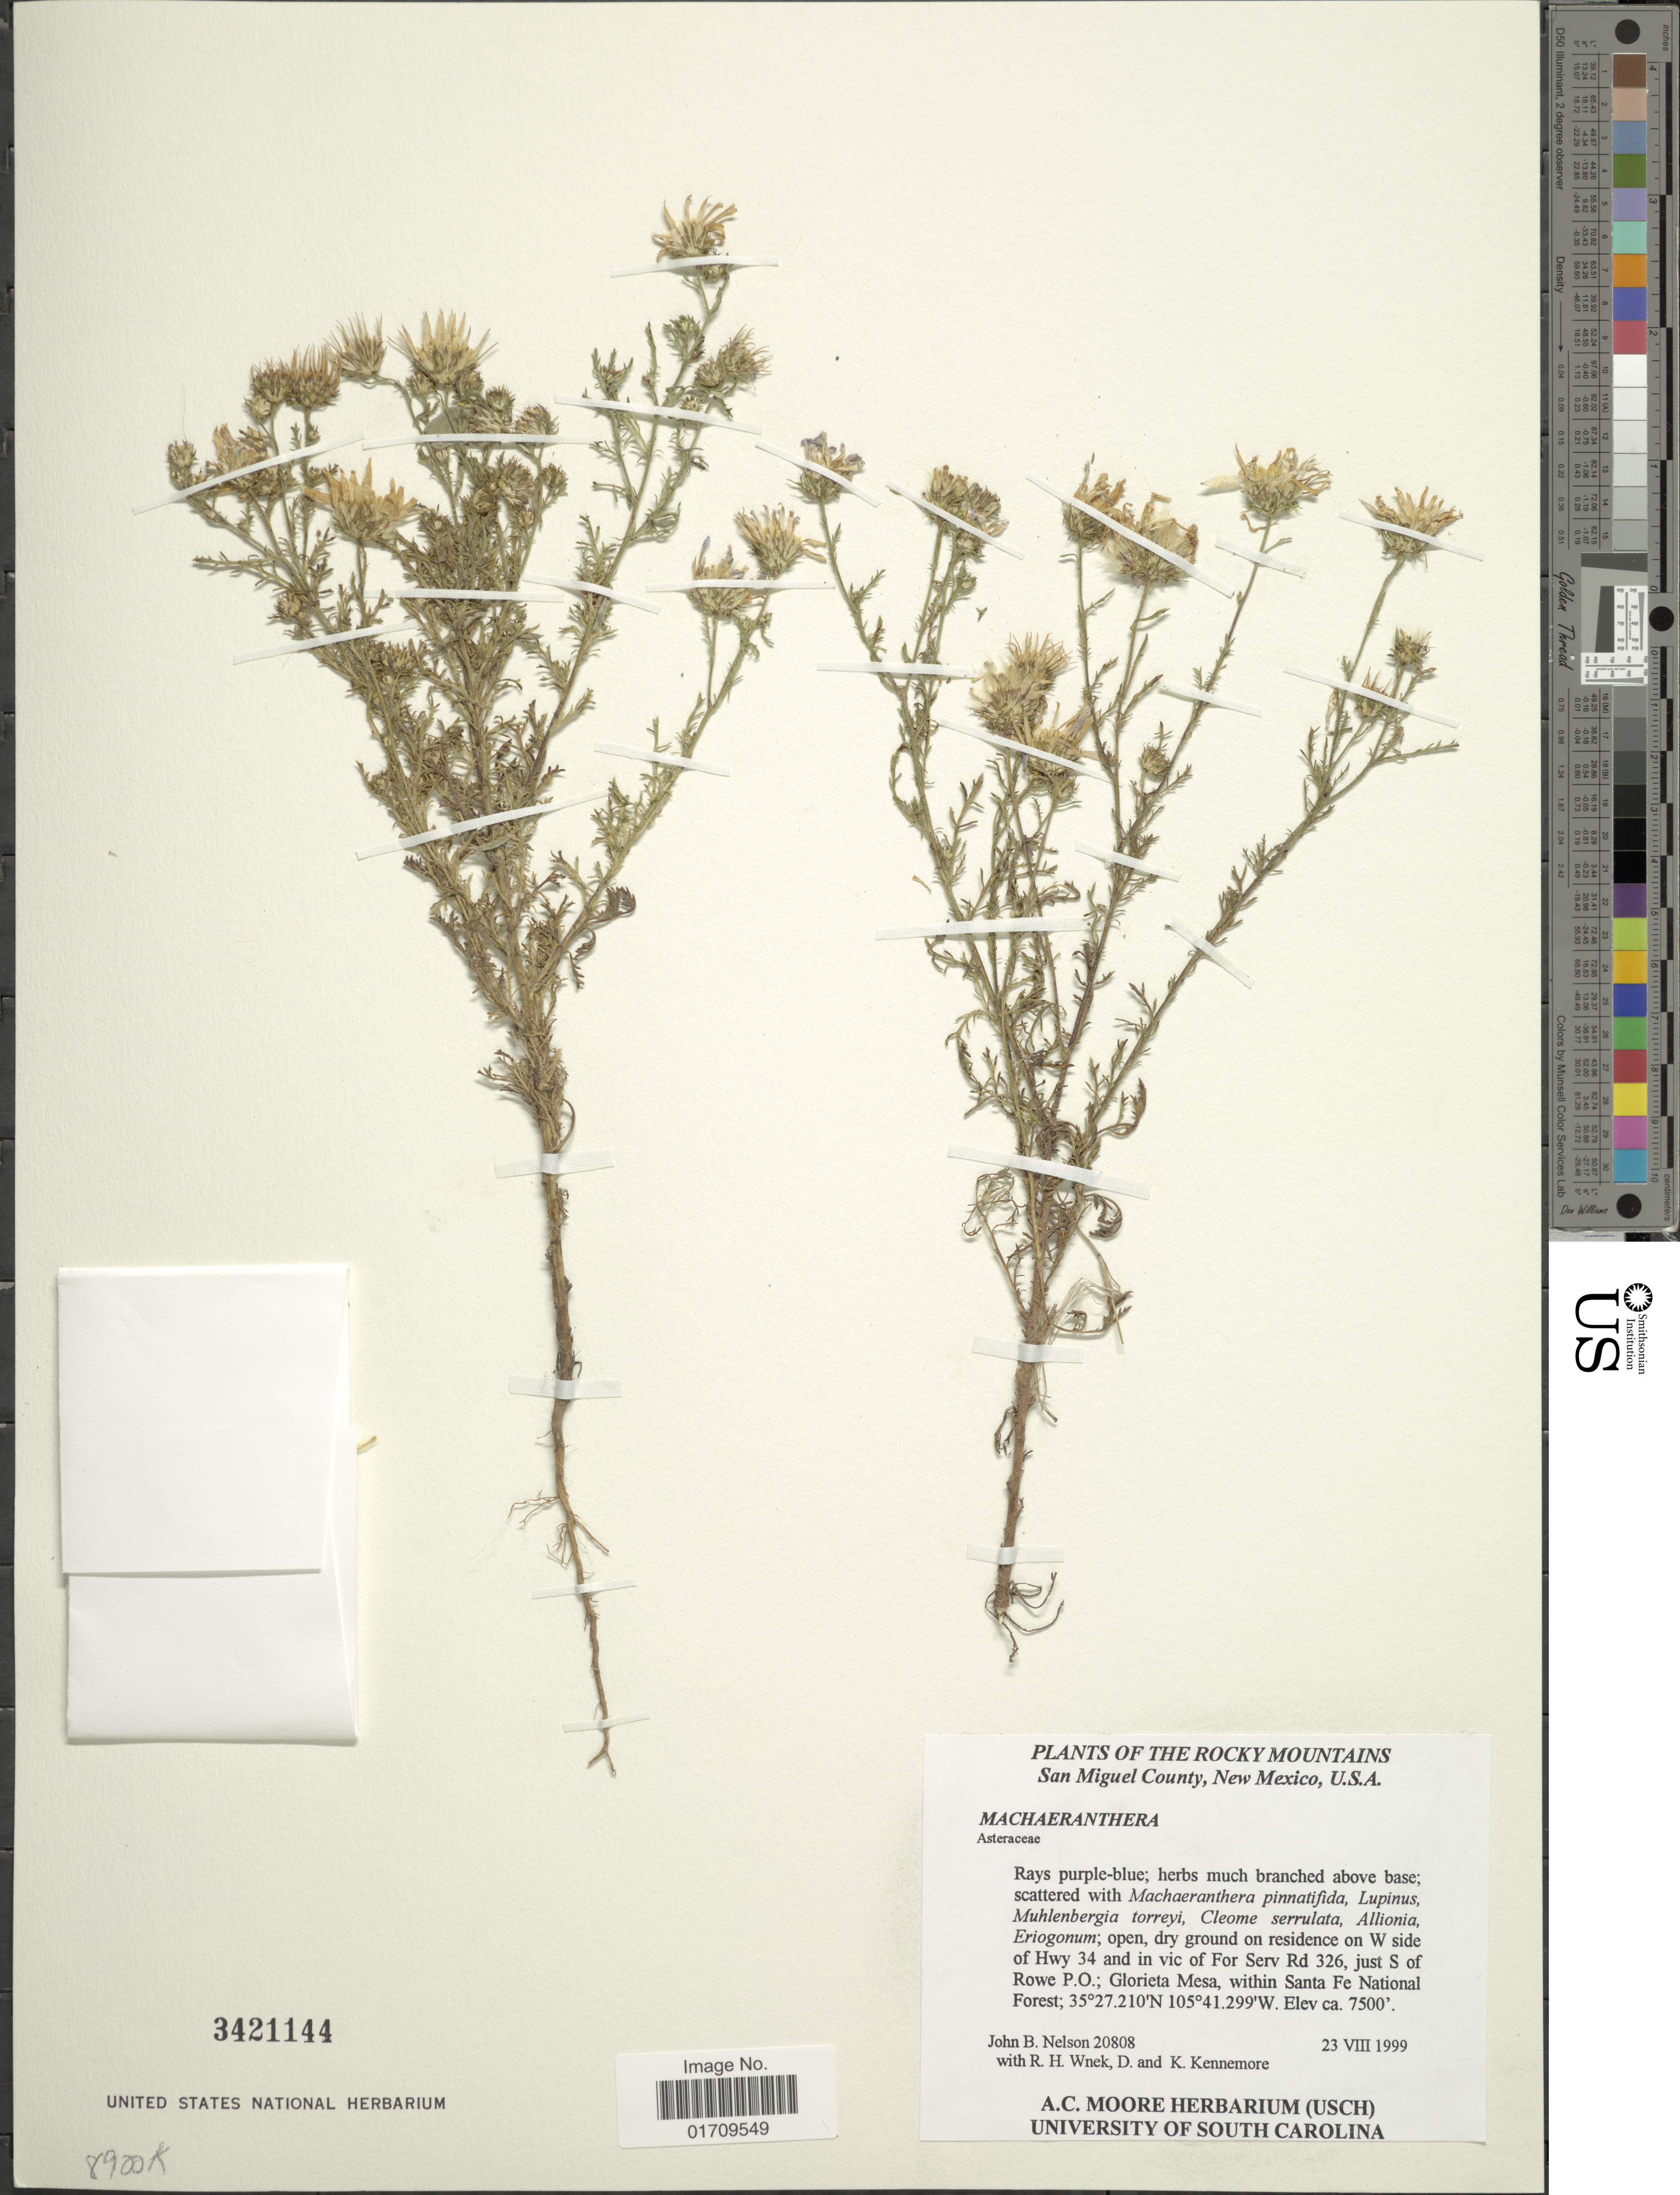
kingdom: Plantae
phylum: Tracheophyta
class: Magnoliopsida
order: Asterales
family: Asteraceae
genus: Machaeranthera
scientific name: Machaeranthera sp.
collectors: J. Nelson, R. Wnek, D. Kennemore & K. Kennemore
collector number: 20808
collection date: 1999-08-23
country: United States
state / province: New Mexico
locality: Rocky Mountains, San Miguel County, W side of Hwy 34 and in vic of For Serv Rd 326, just S of Rowe P. O., Glorieta Mesa, within Santa fe National Forest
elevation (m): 2286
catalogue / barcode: US 3421144